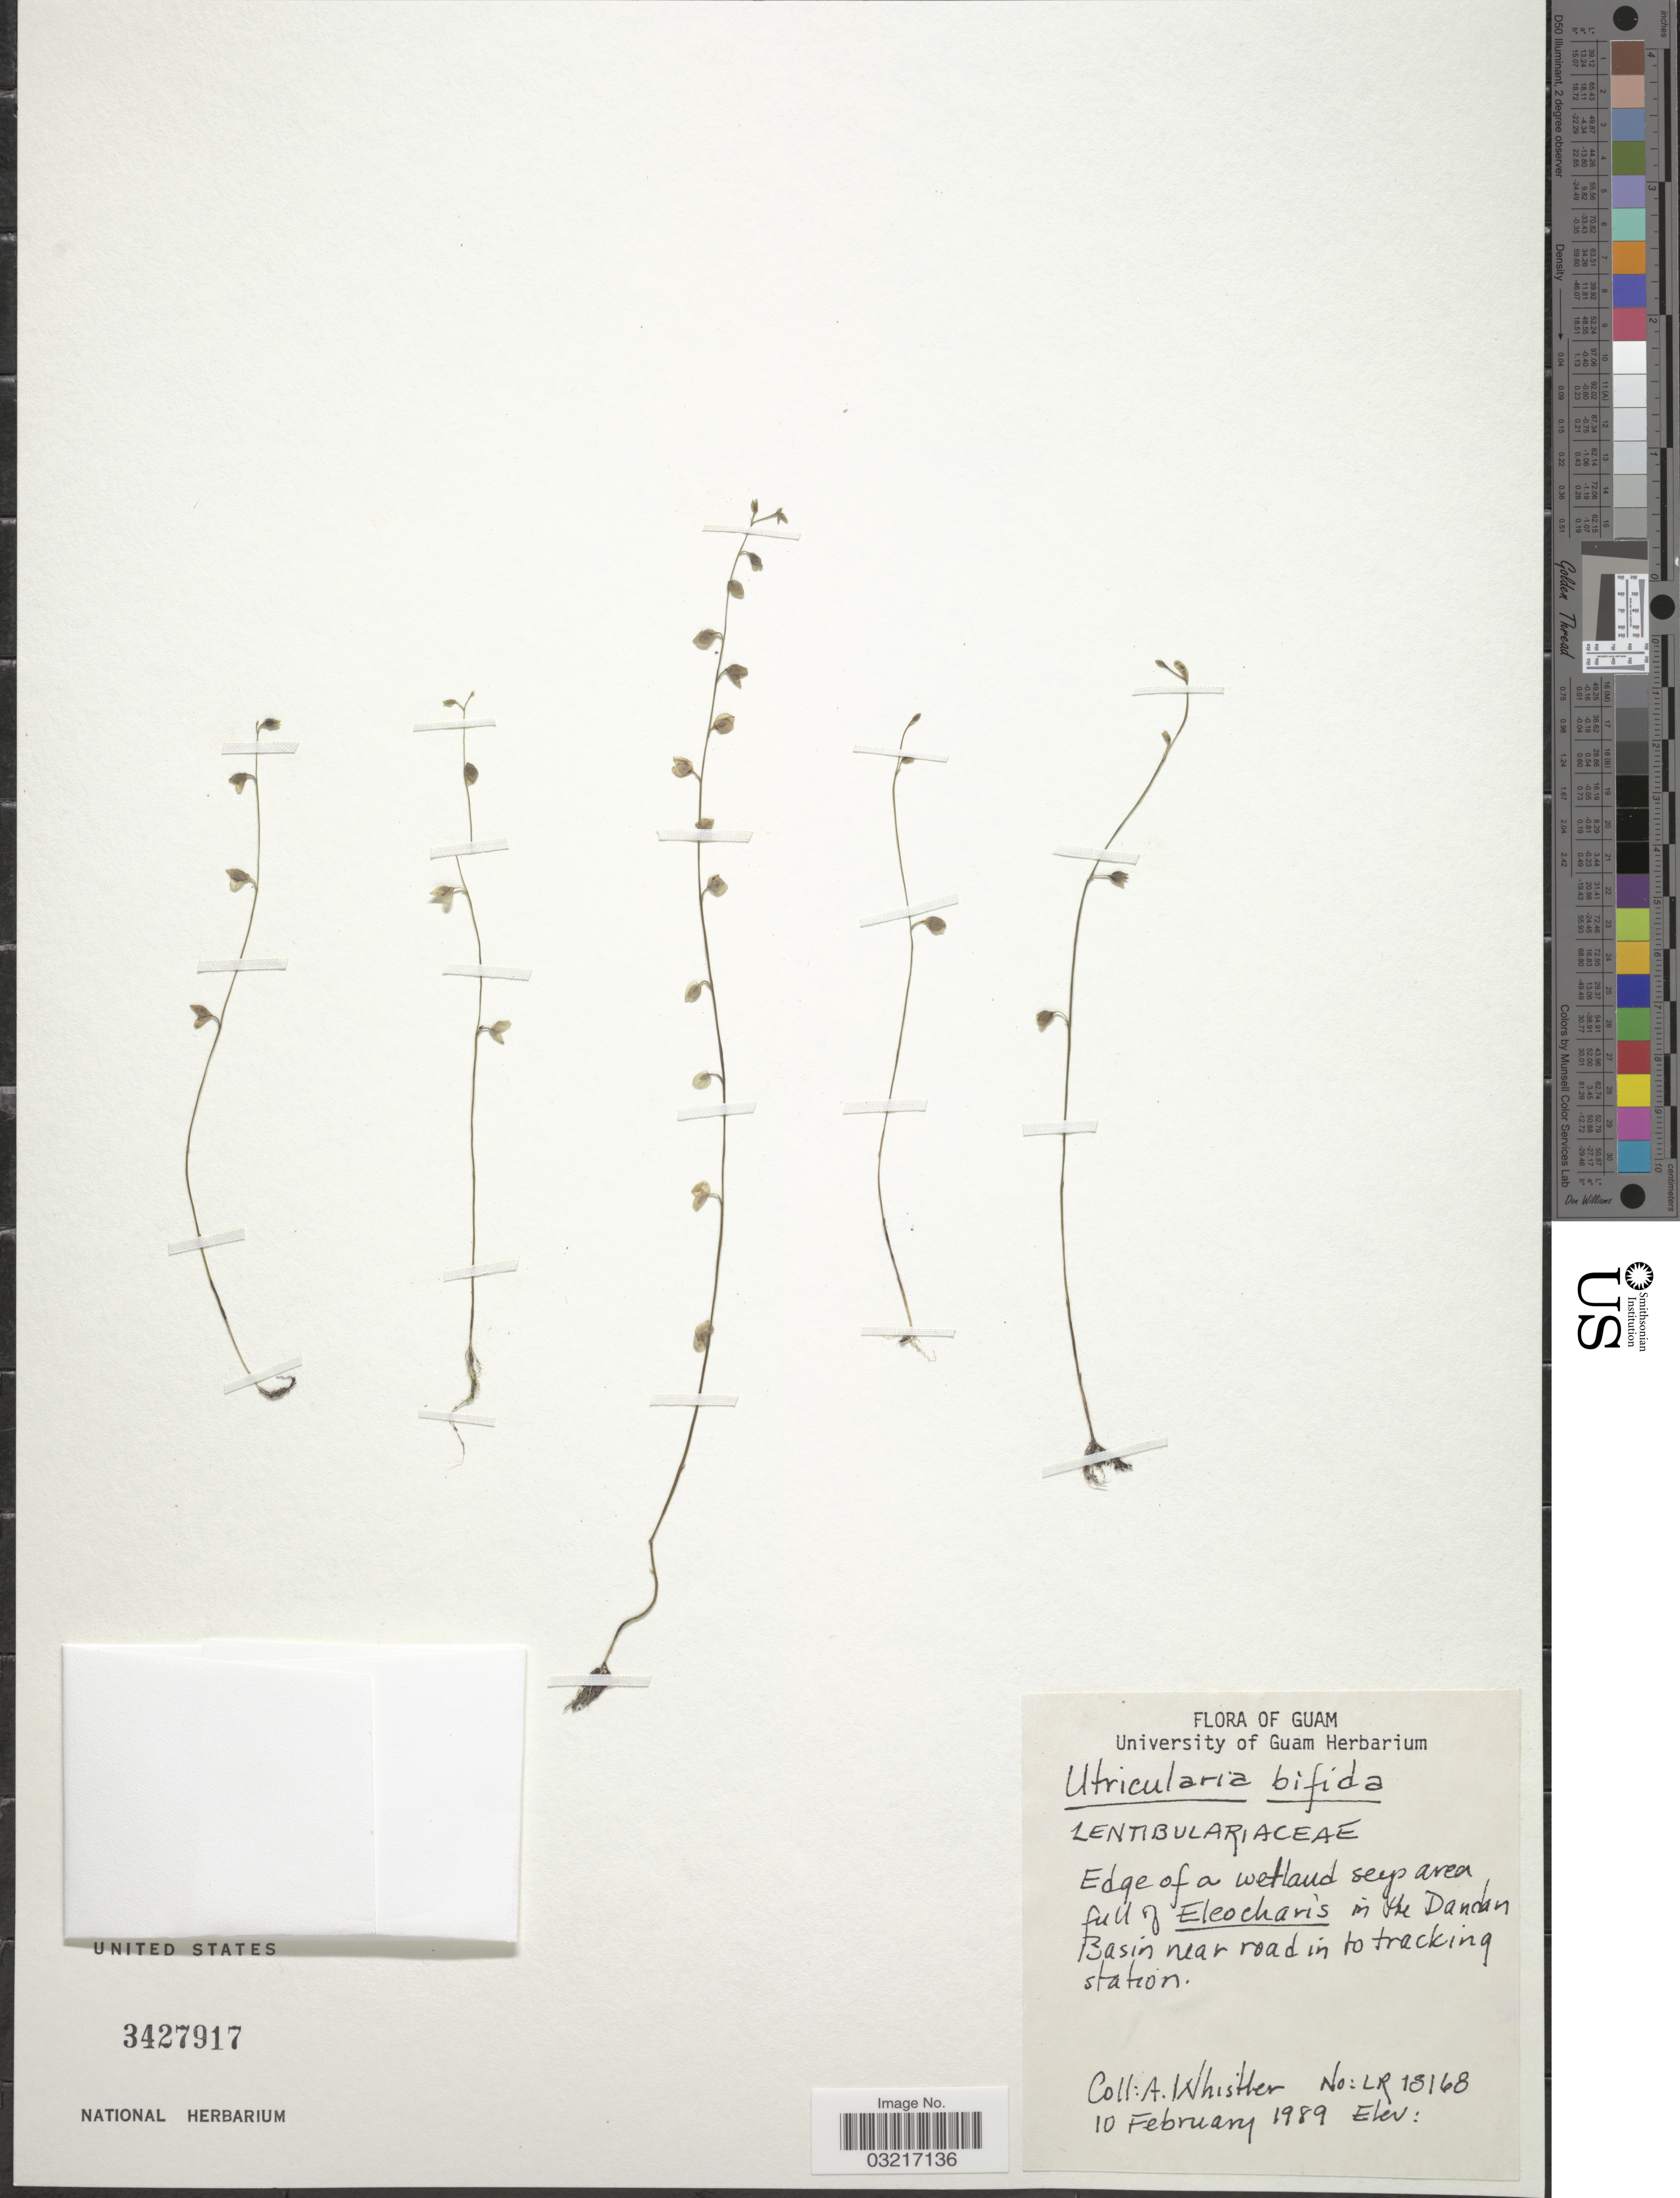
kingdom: Plantae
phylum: Tracheophyta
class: Magnoliopsida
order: Lamiales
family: Lentibulariaceae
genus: Utricularia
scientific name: Utricularia bifida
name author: L.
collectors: A. Whistler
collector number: LR13168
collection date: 1989-02-10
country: Guam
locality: Dandan Basin near road in to tracking station.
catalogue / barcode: US 3427917